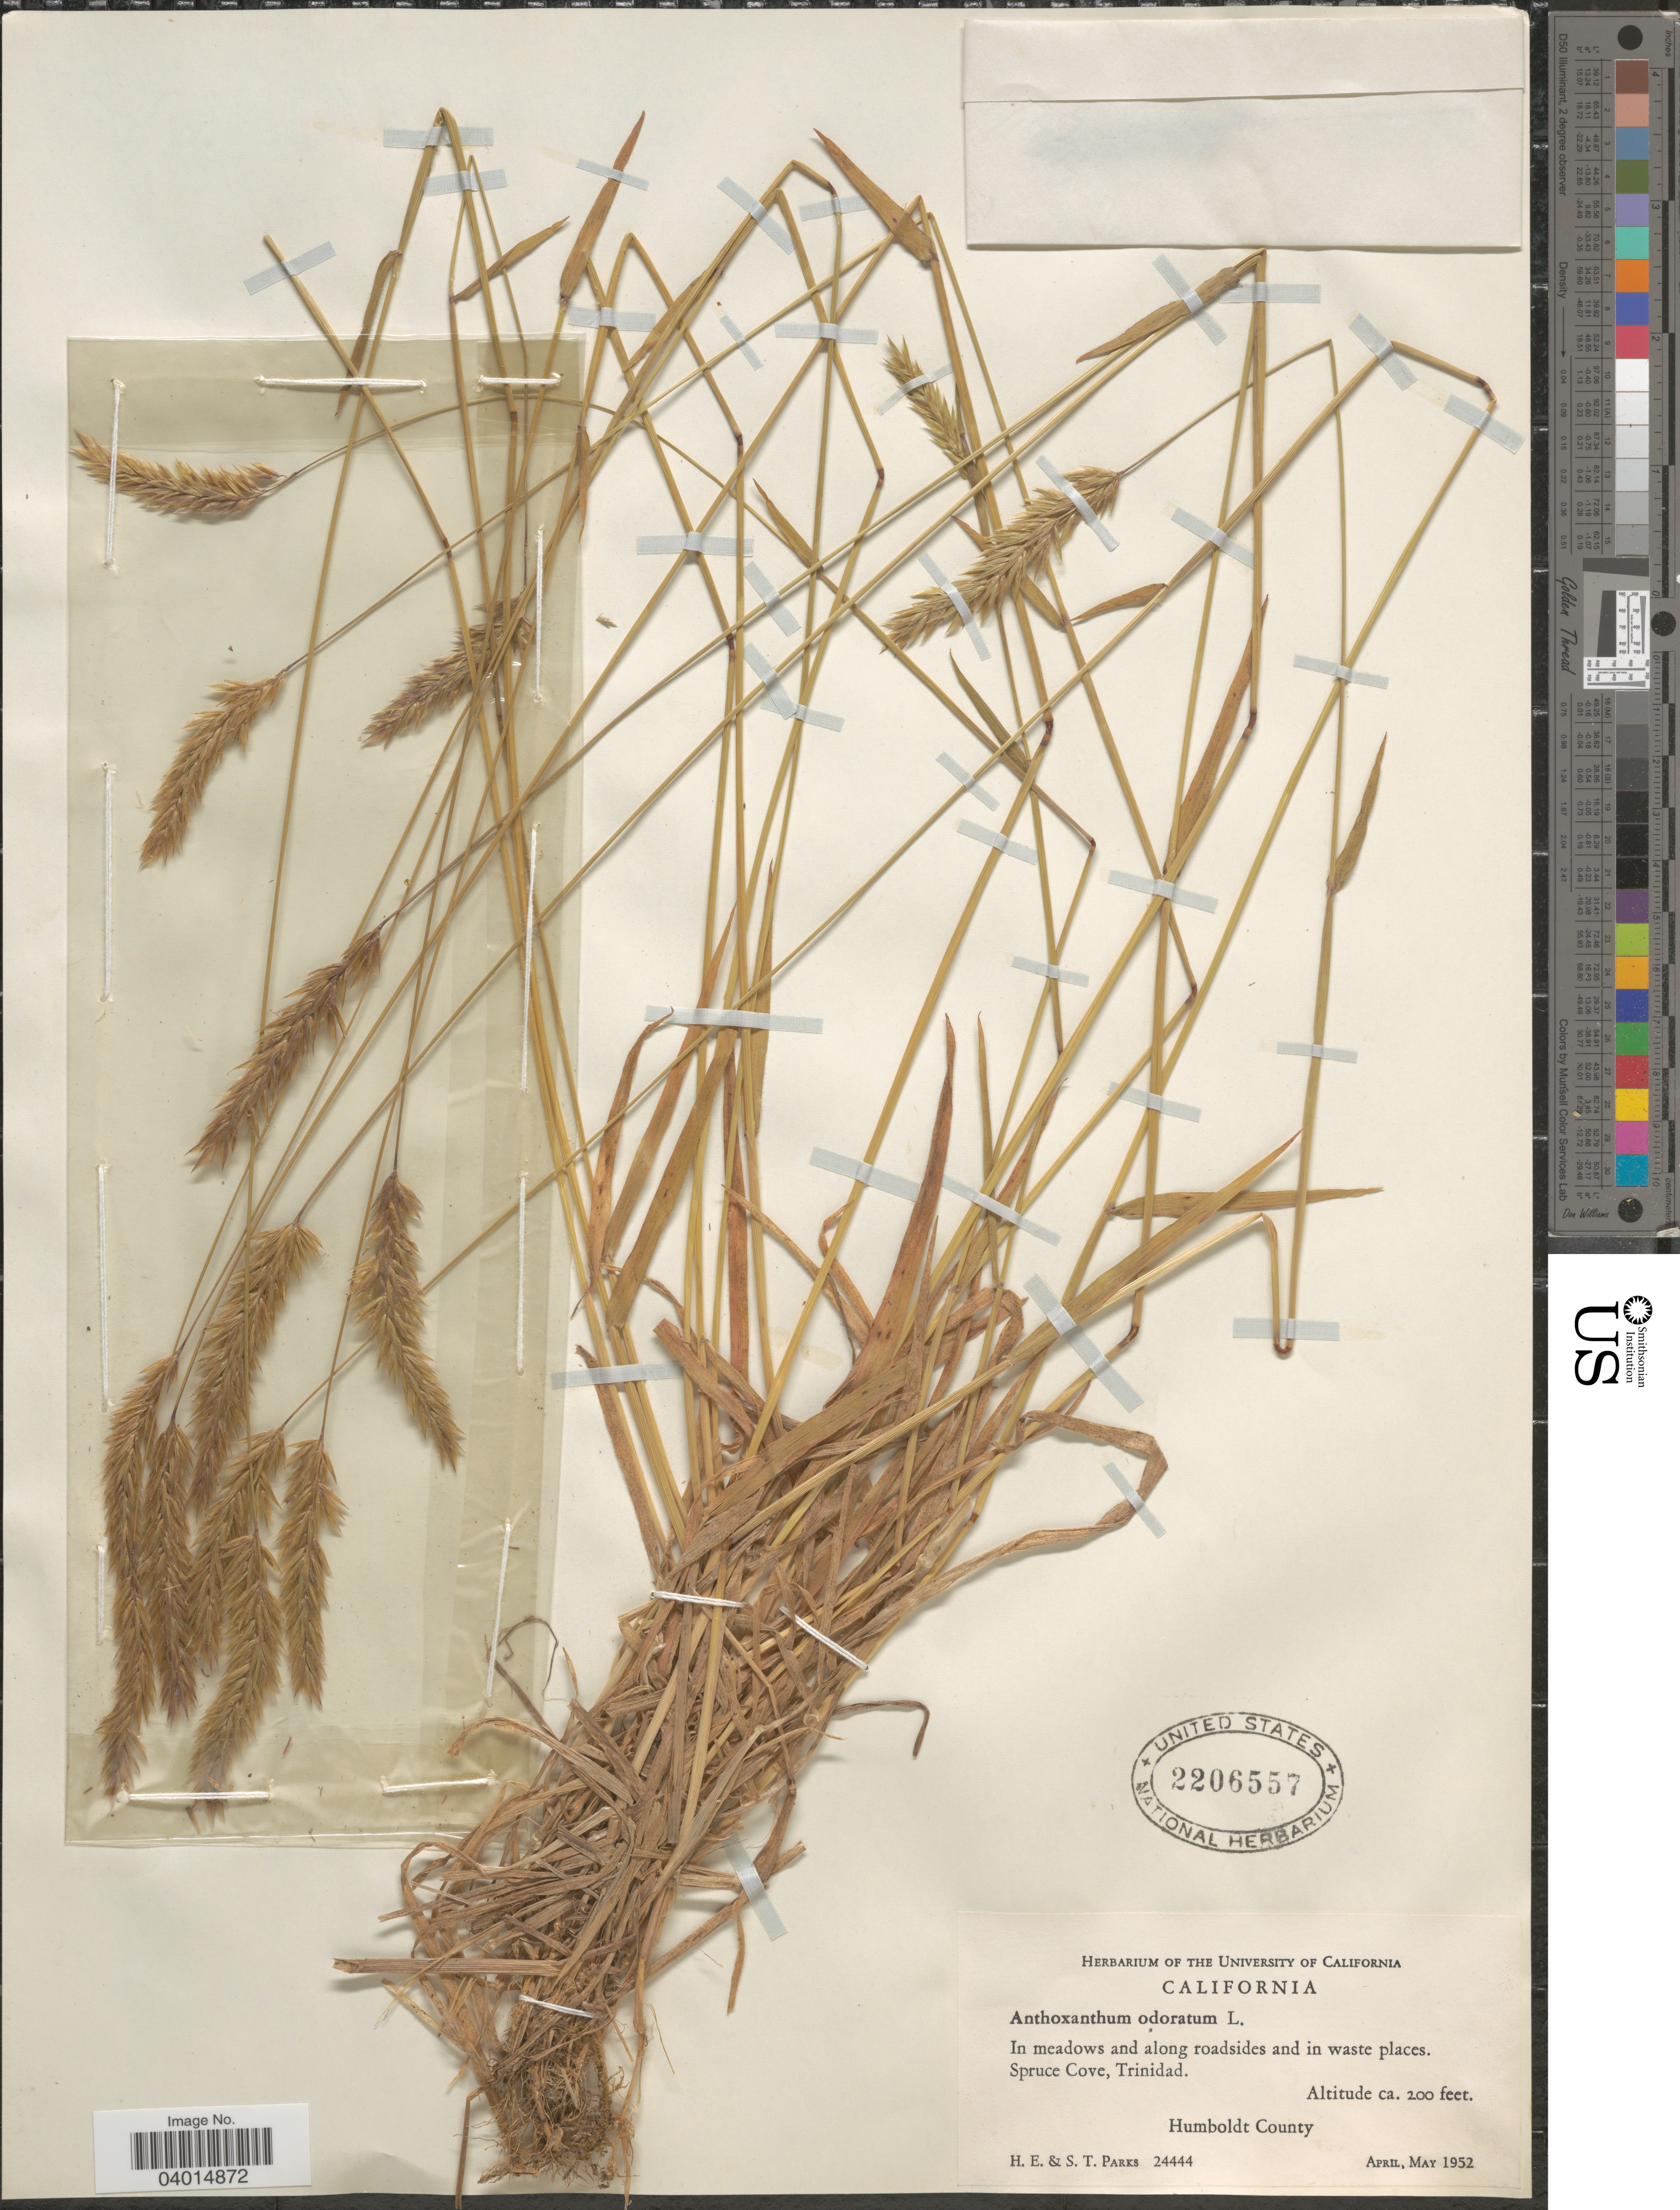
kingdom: Plantae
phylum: Tracheophyta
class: Liliopsida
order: Poales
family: Poaceae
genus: Anthoxanthum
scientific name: Anthoxanthum odoratum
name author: L.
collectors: H. E. Parks & S. Parks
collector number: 24444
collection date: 1952-04/1952-05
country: United States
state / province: California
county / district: Humboldt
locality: Spruce Cove, Trinidad. Humboldt County.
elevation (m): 61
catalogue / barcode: US 2206557